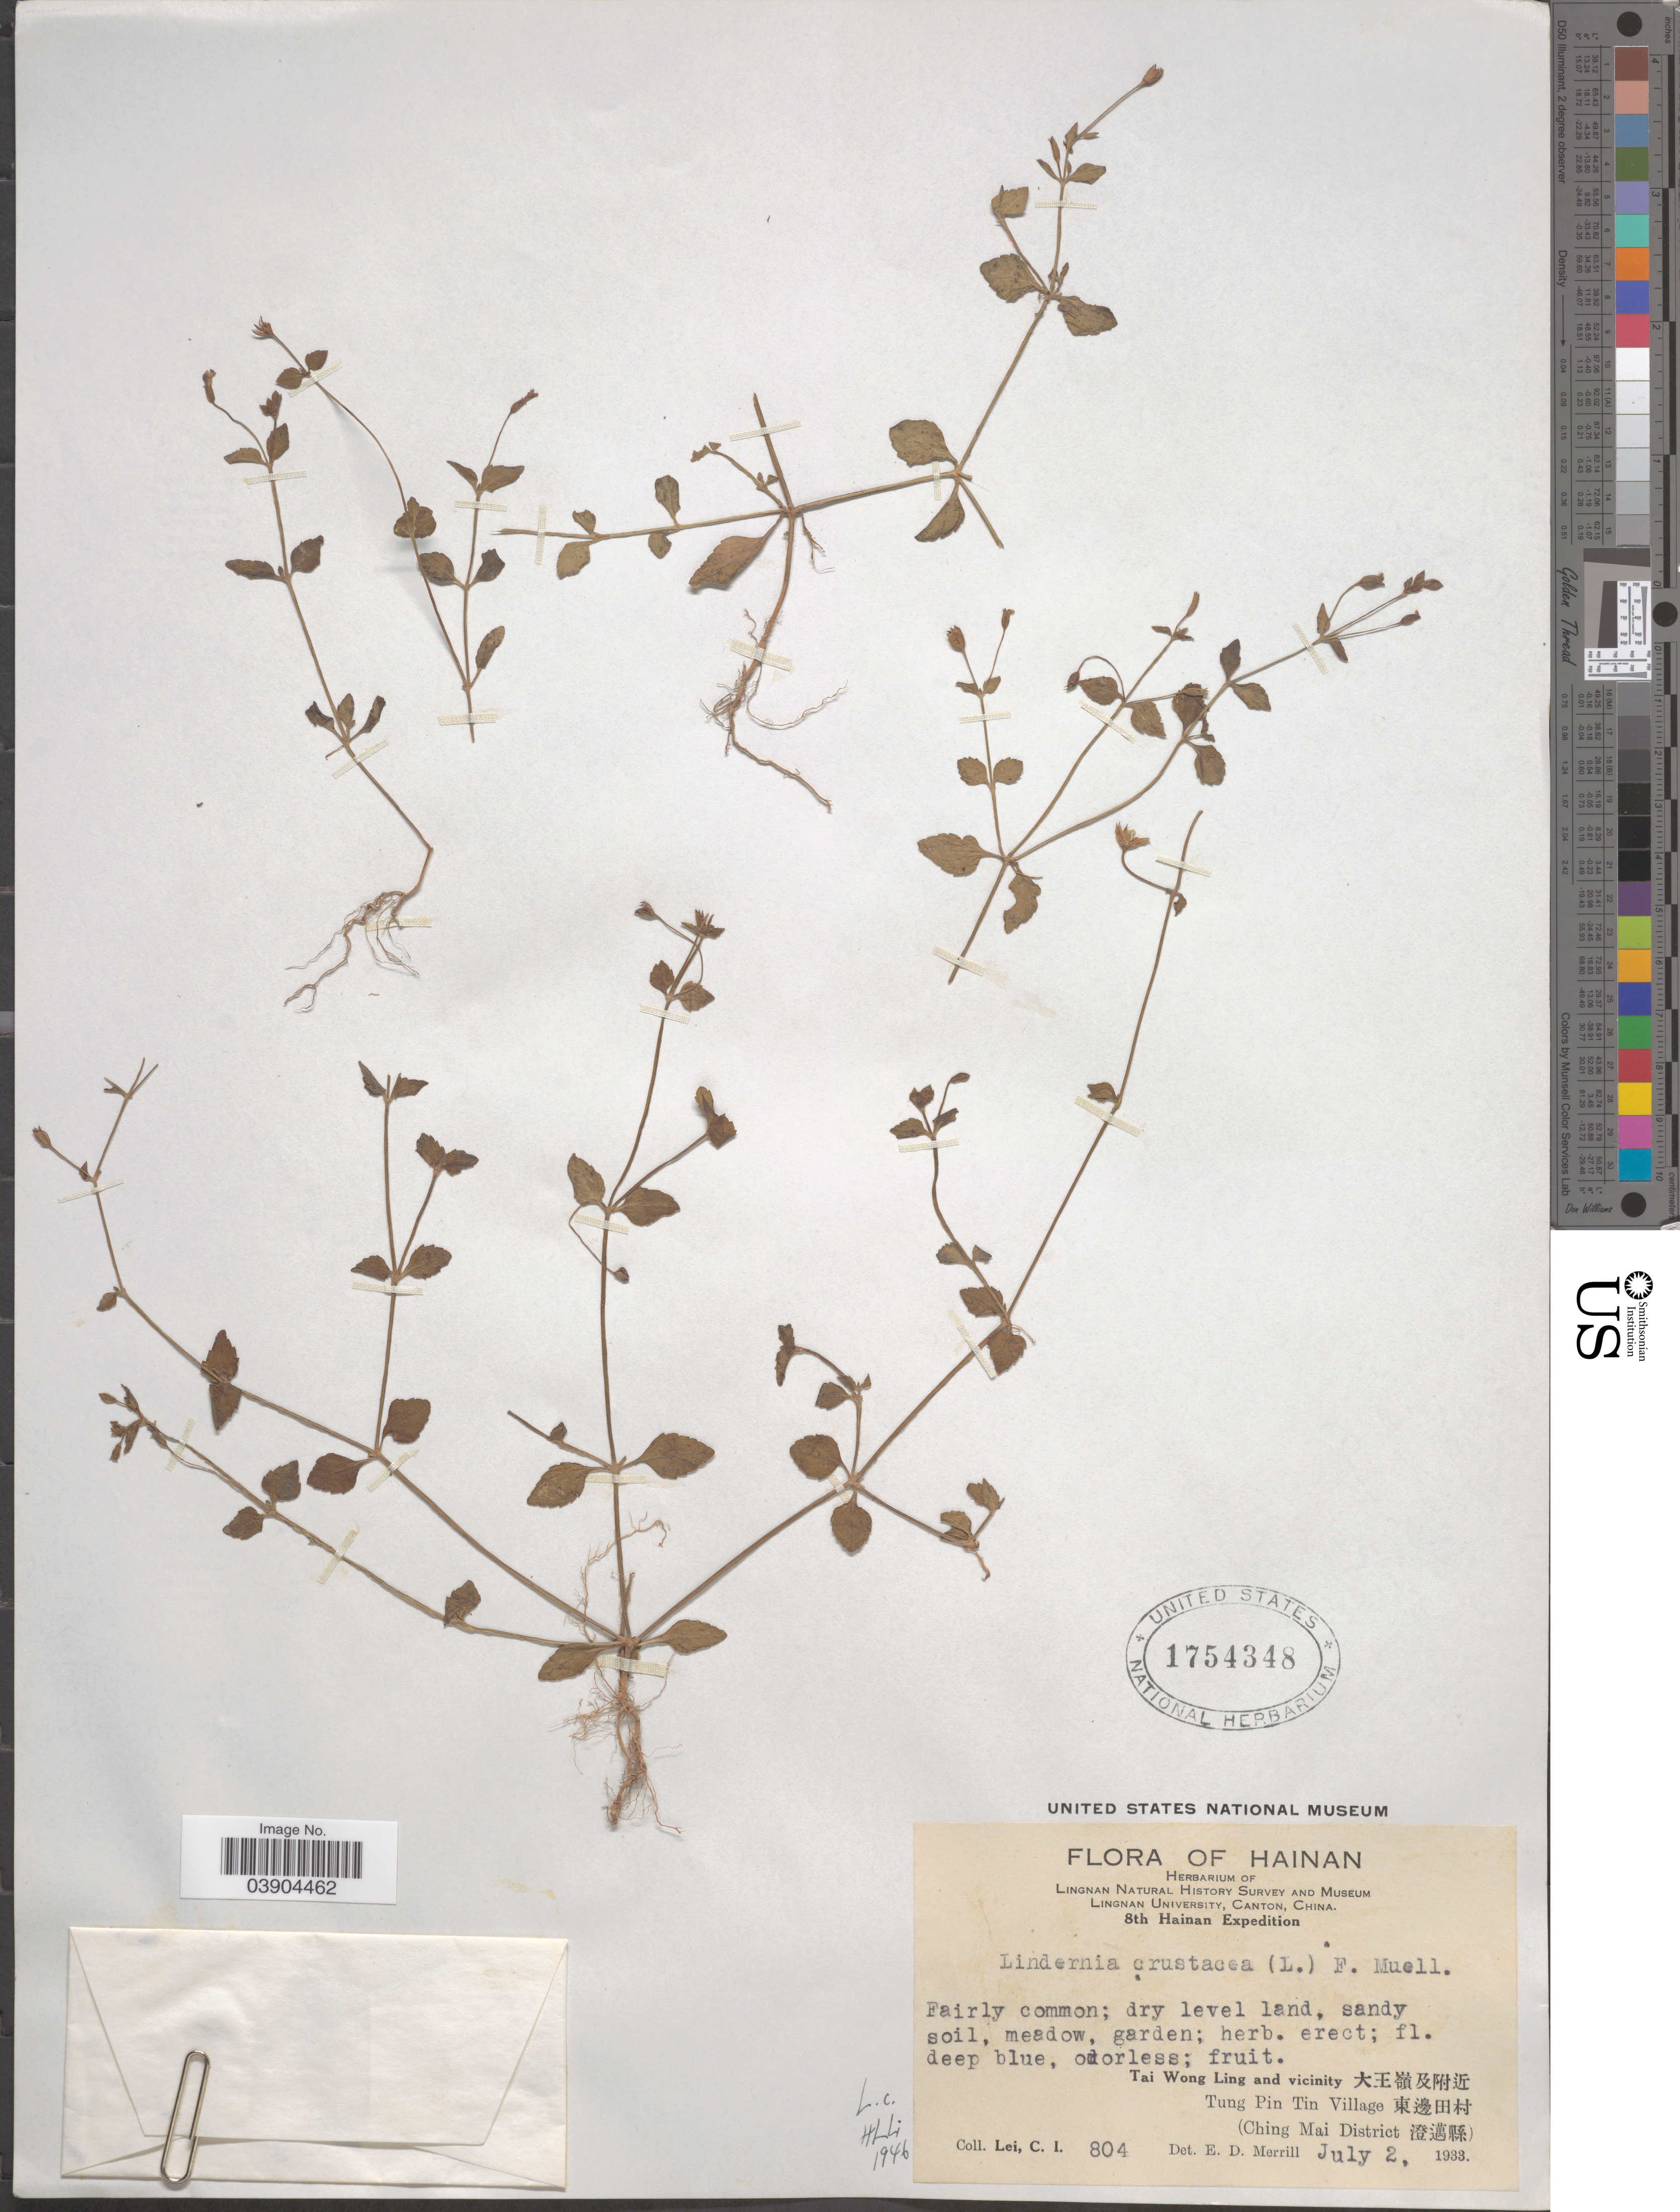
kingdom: Plantae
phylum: Tracheophyta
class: Magnoliopsida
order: Lamiales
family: Linderniaceae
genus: Lindernia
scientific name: Lindernia crustacea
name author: (L.) F. Muell.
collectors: C. I. Lei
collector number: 804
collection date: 1933-07-02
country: China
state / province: Hainan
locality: Tai Wong Ling and vicinity X. Tung Pin Tin Village X. (Ching Mai District X).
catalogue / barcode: US 1754348